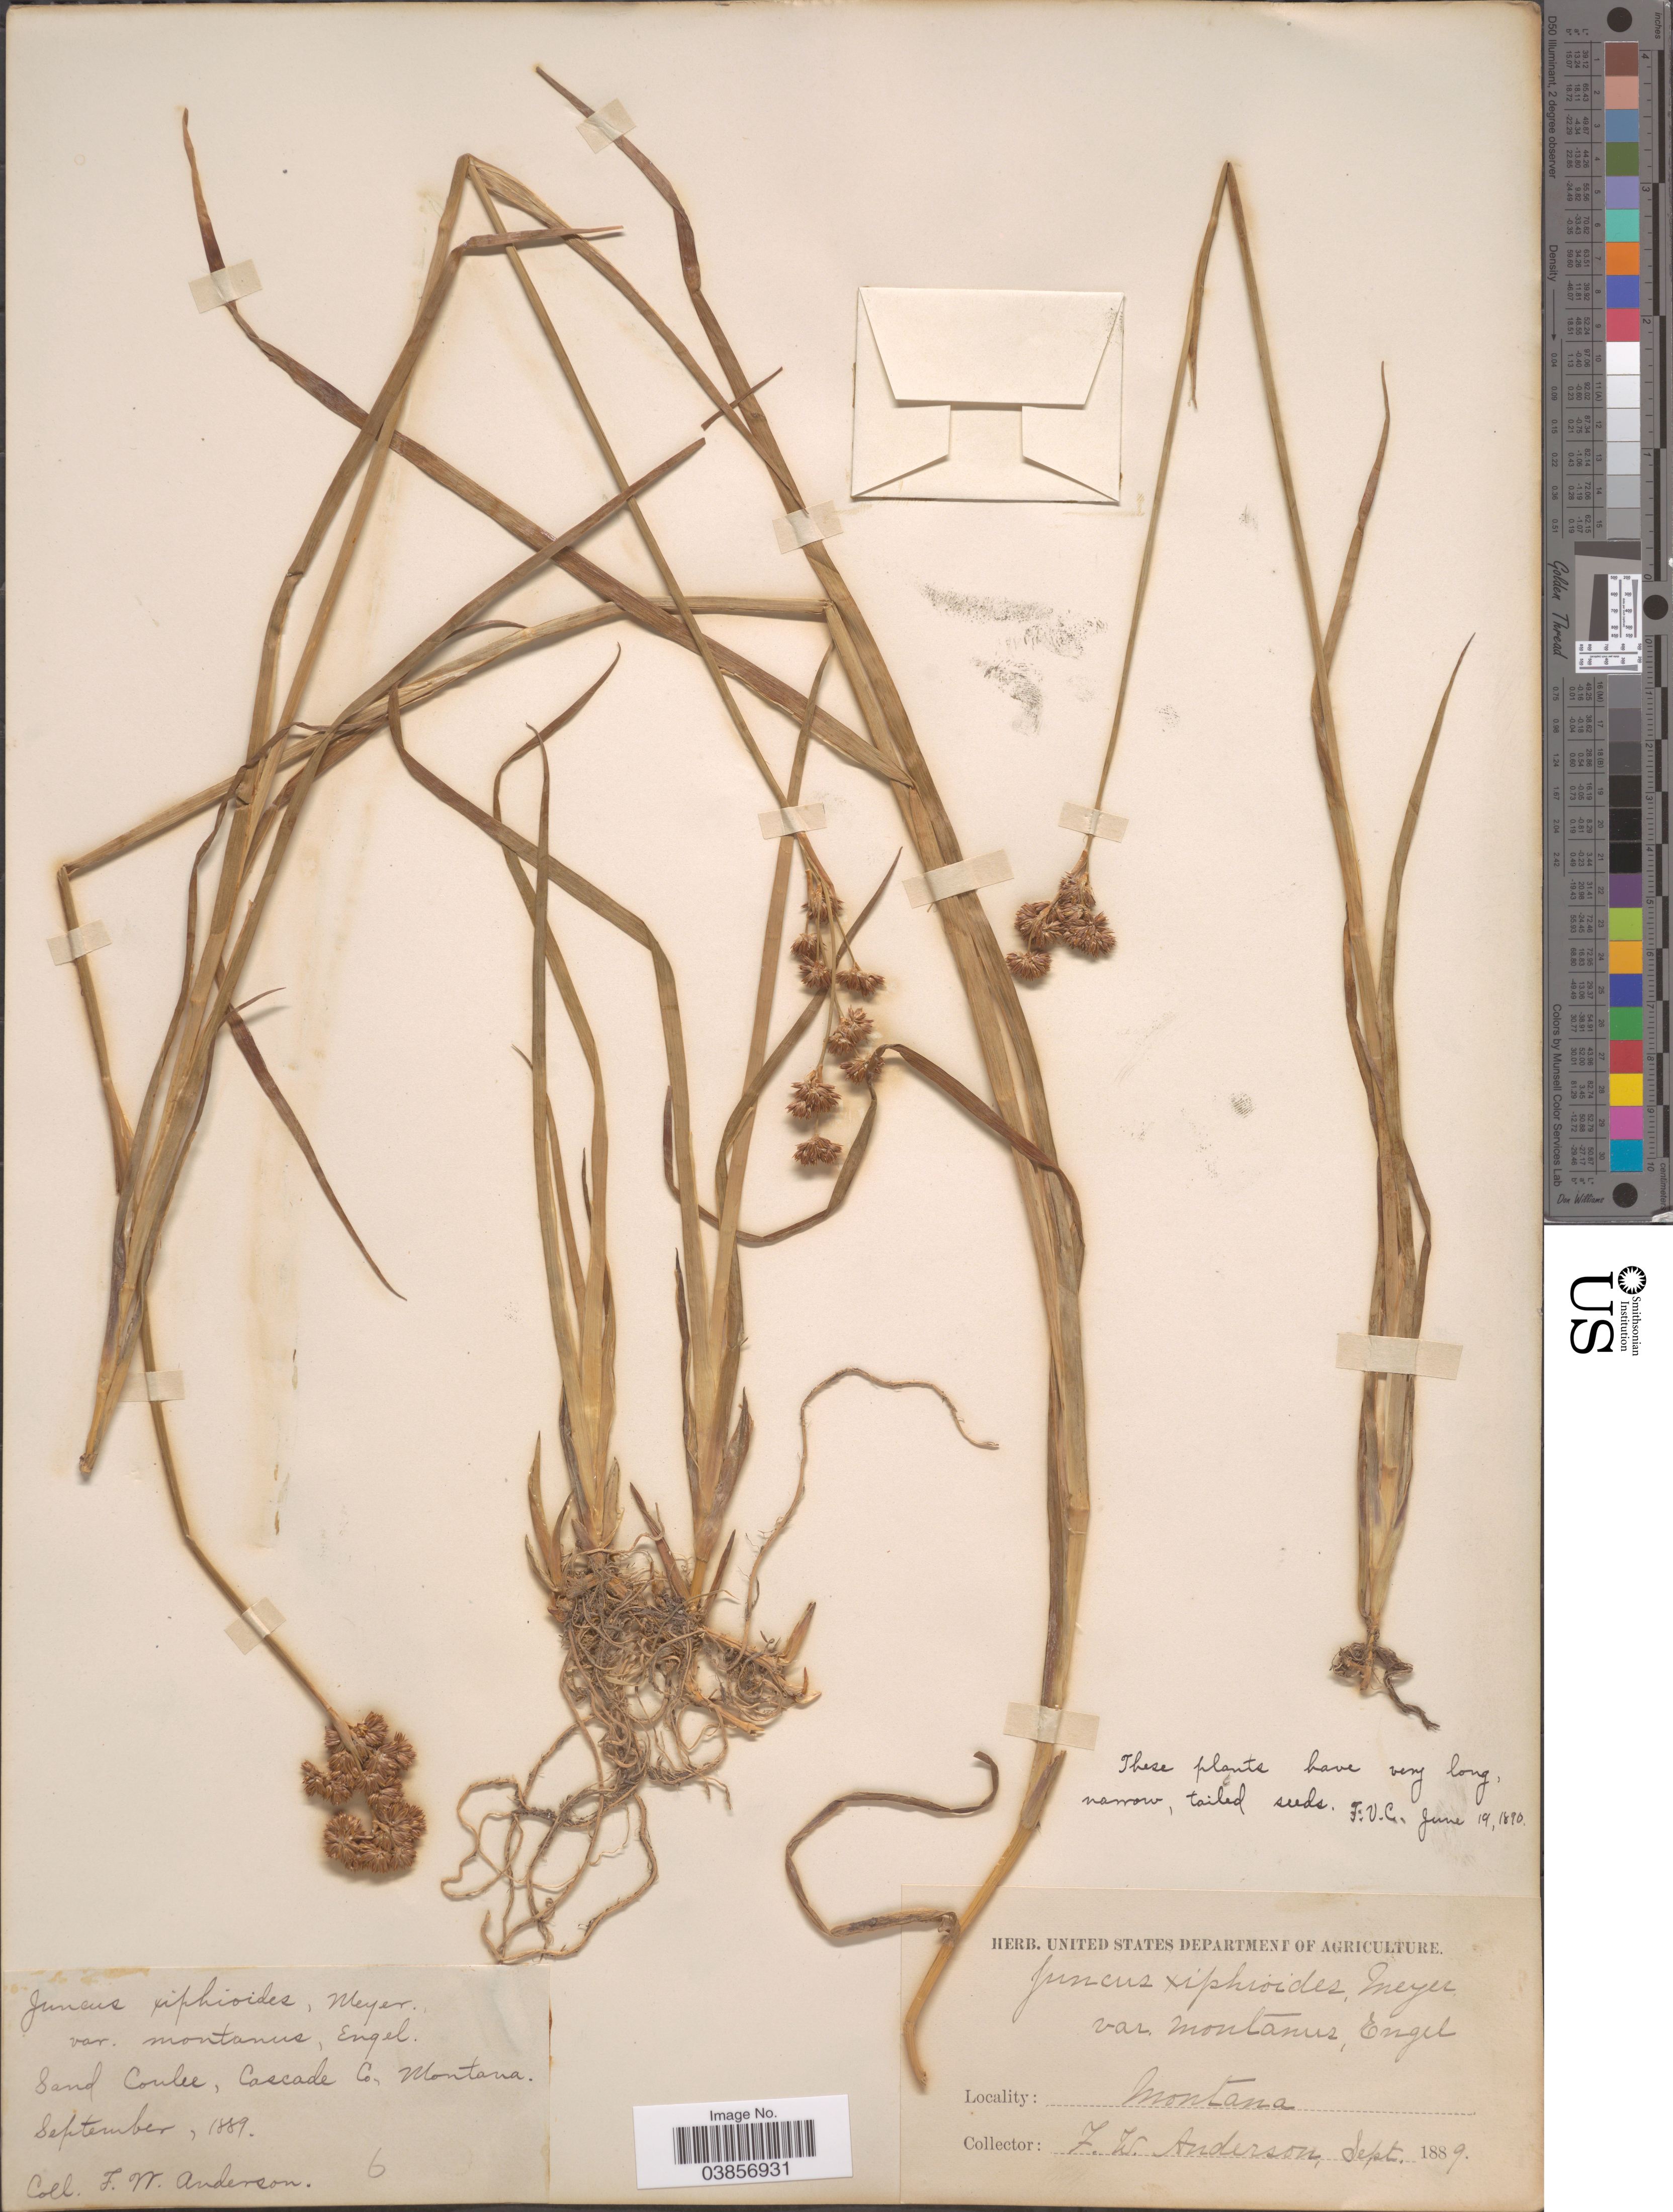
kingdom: Plantae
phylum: Tracheophyta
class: Liliopsida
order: Poales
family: Juncaceae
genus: Juncus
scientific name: Juncus saximontanus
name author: A. Nelson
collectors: F. W. Anderson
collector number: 6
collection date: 1889-09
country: United States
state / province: Montana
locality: Sand Coulee, Cascade Co.